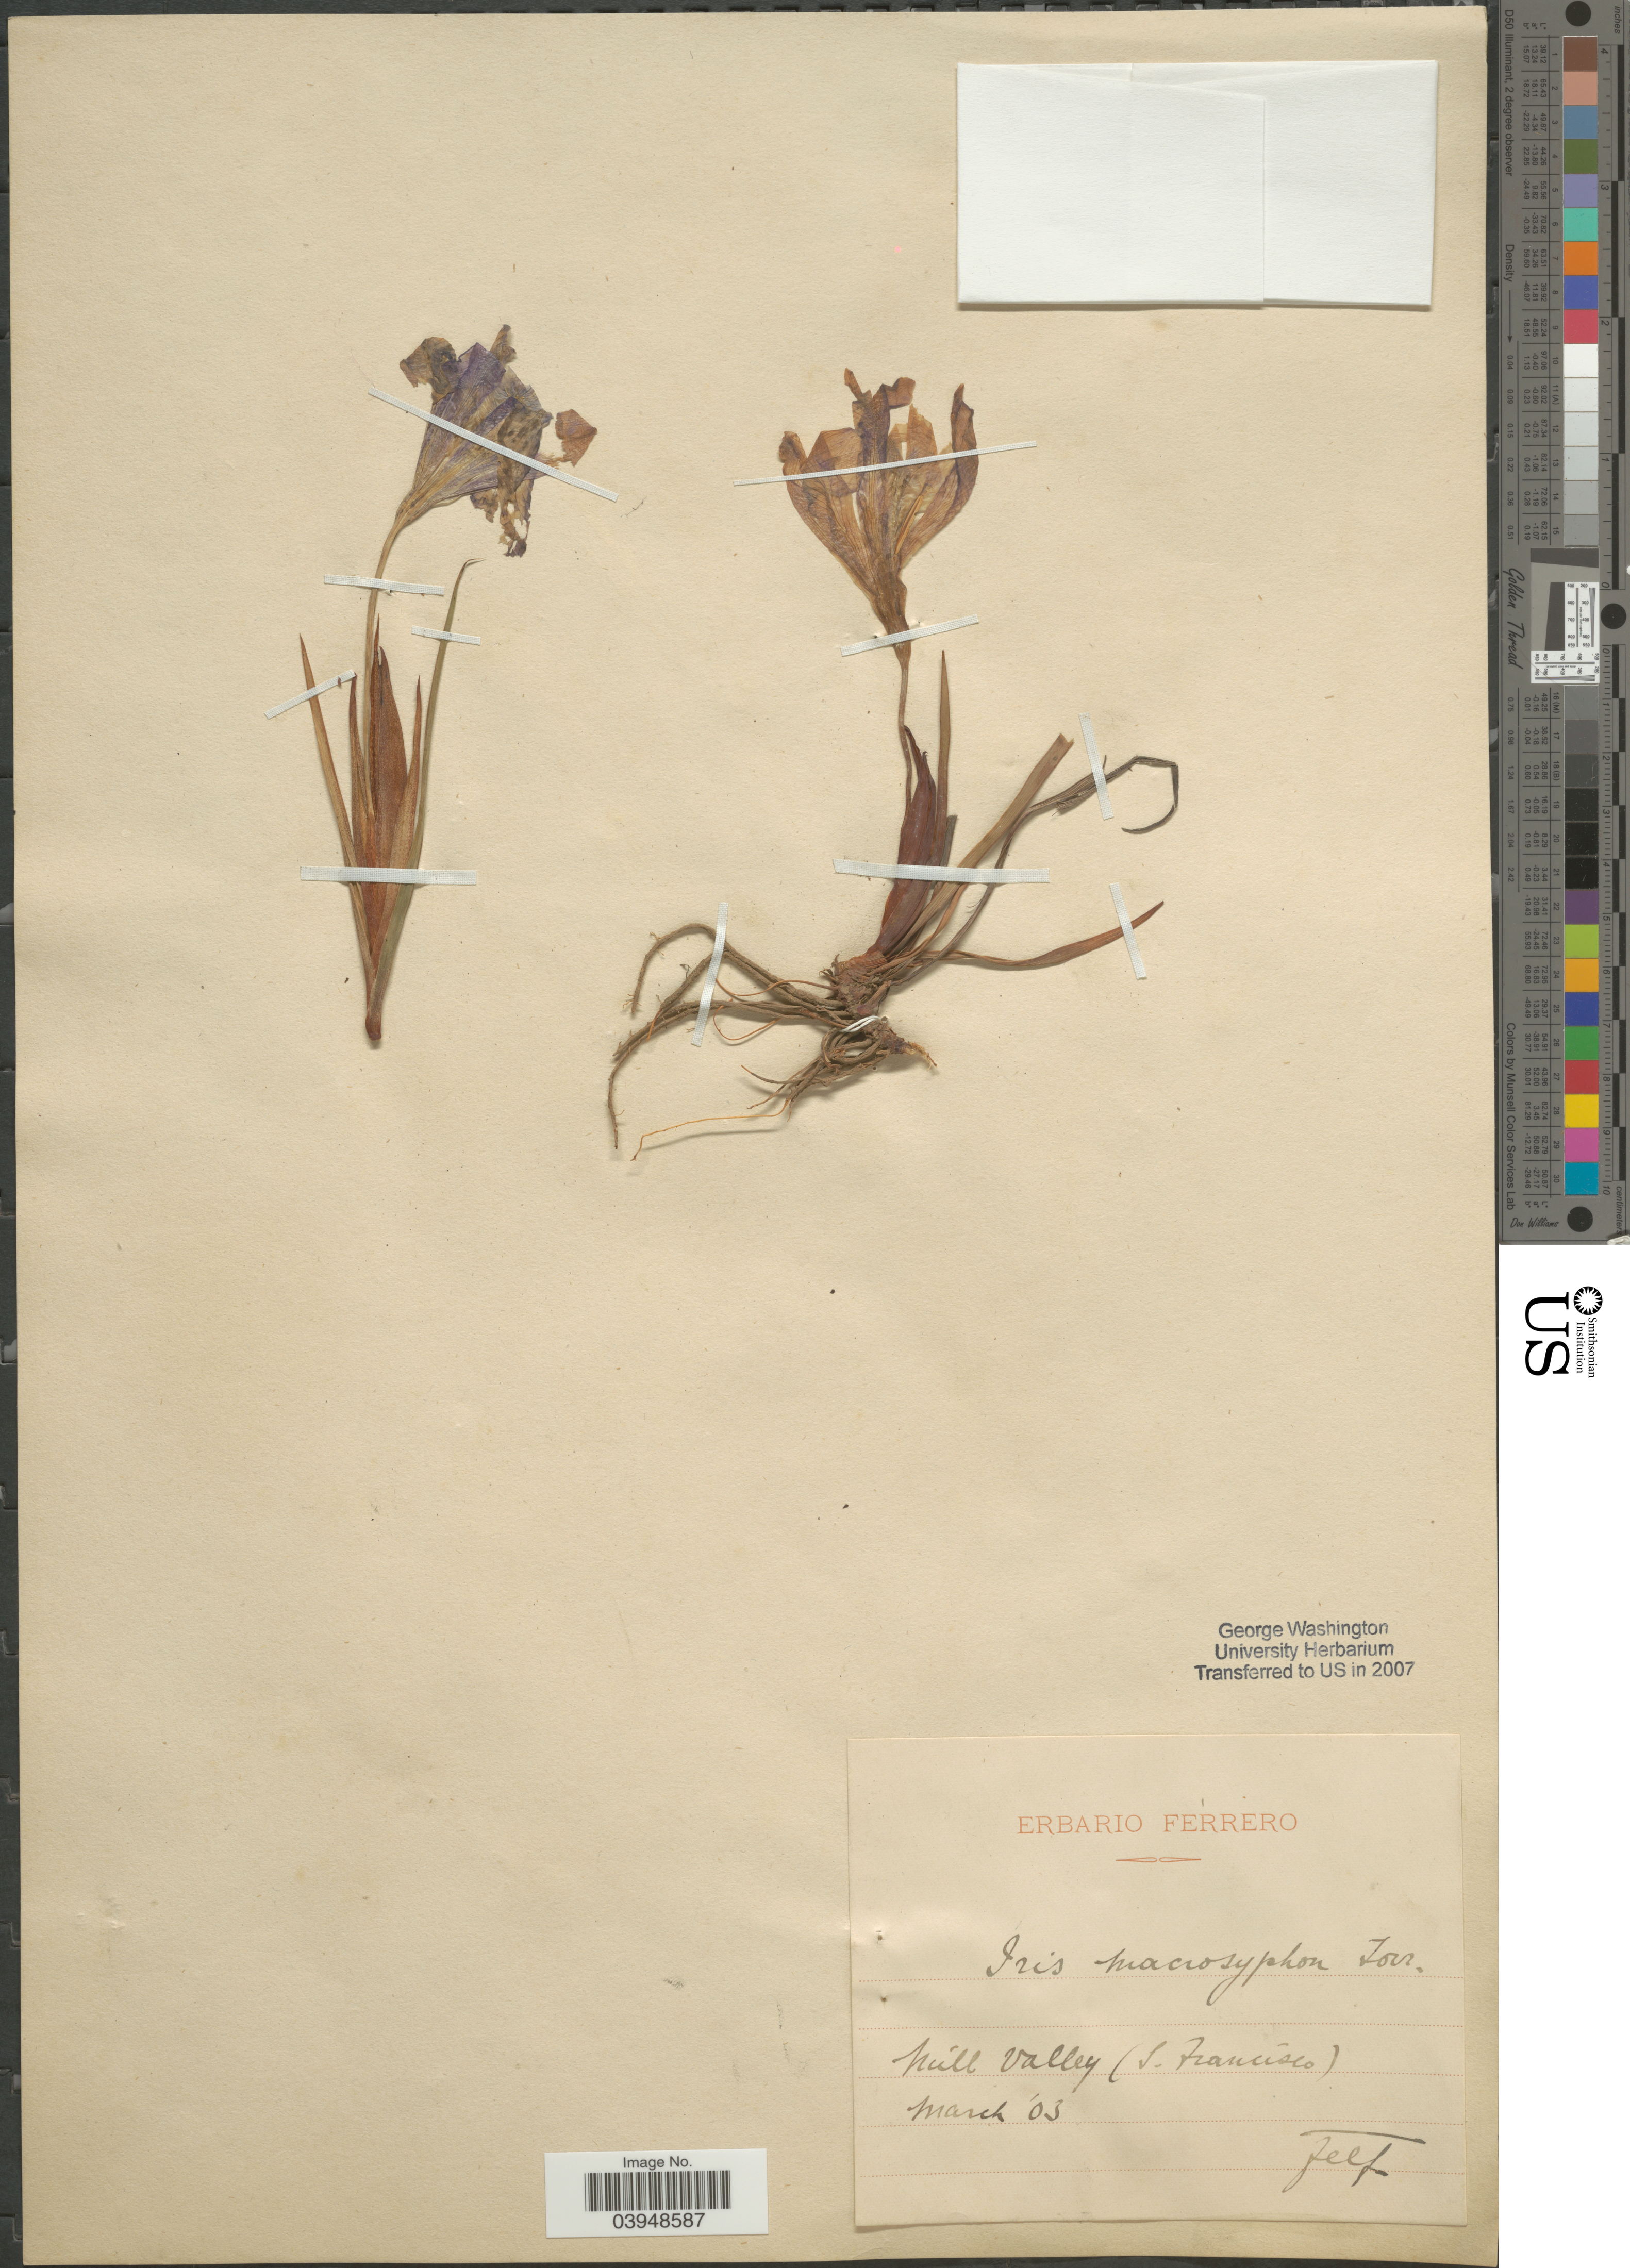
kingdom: Plantae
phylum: Tracheophyta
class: Liliopsida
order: Asparagales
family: Iridaceae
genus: Iris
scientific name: Iris macrosiphon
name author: Torr.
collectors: F. Ferrero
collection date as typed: Transcribed d/m/y: /3/3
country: United States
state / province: California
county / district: Marin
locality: Mill Valley (S. Francisco).